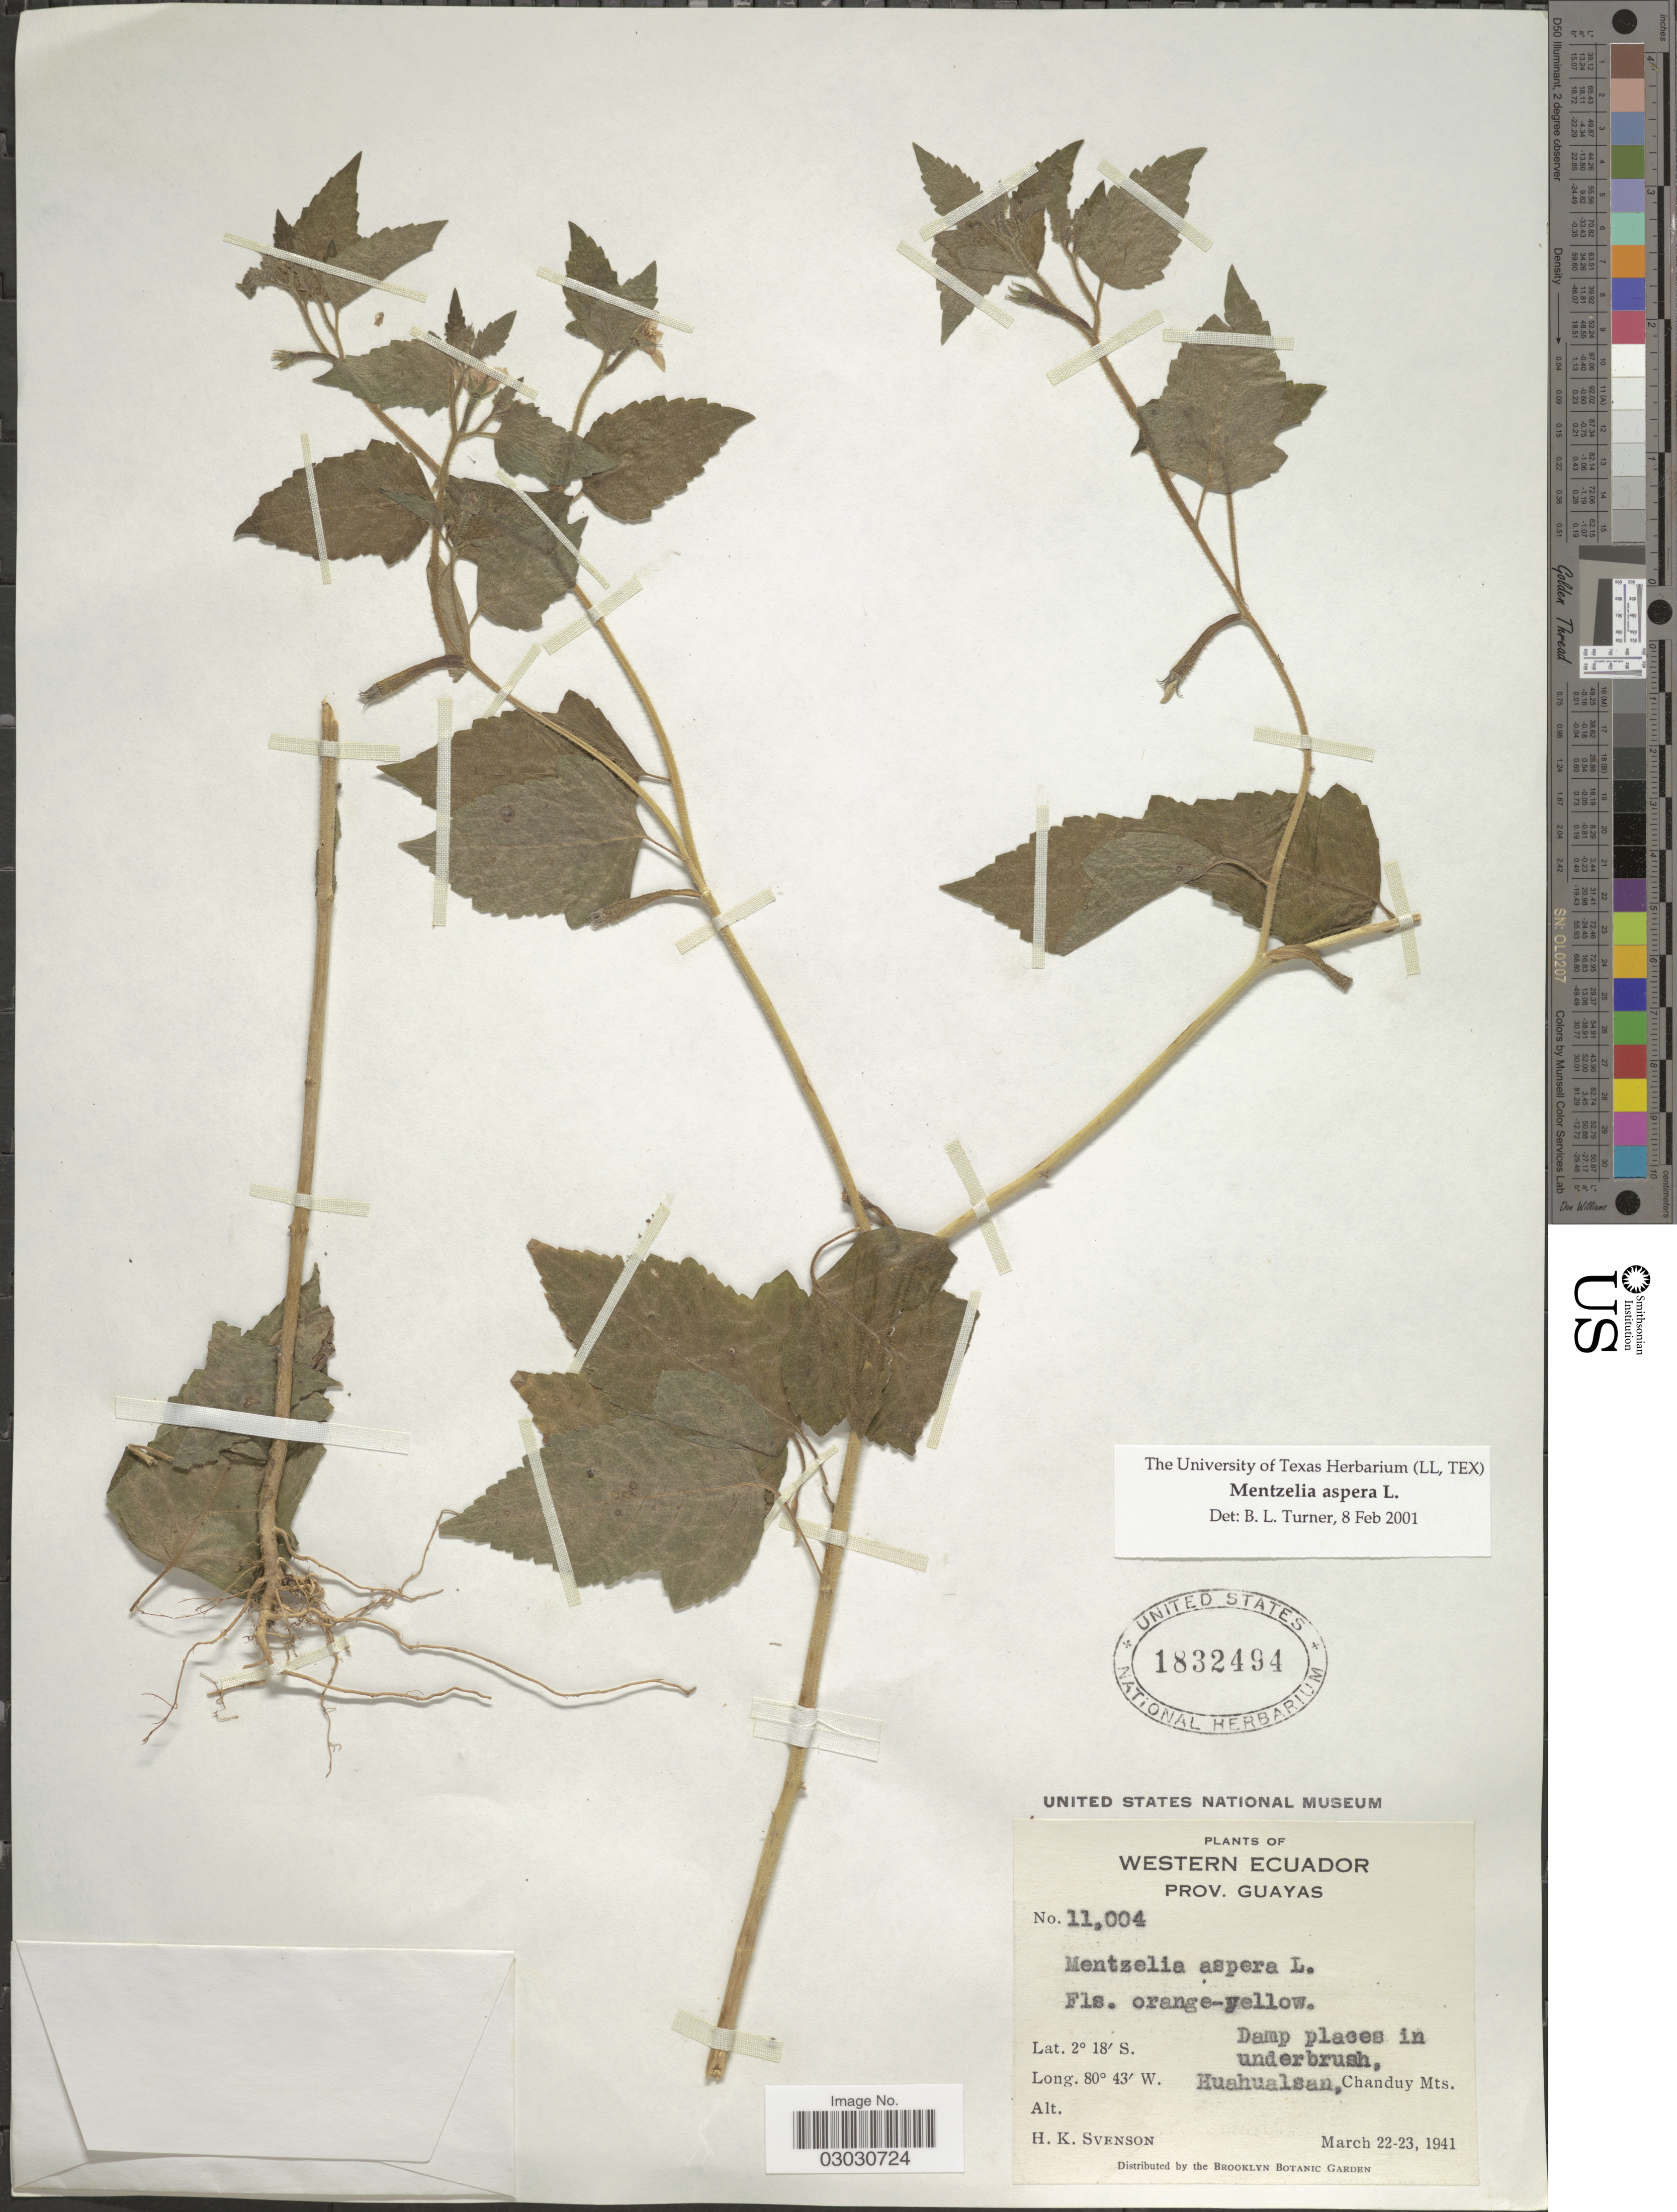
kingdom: Plantae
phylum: Tracheophyta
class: Magnoliopsida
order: Cornales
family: Loasaceae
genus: Mentzelia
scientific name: Mentzelia aspera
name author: L.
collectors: H. K. Svenson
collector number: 11004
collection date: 1941-03-22/1941-03-23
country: Ecuador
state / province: Guayas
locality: Western Ecuador. Prov. Guayas. Huahualsan, Chanduy Mts.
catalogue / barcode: US 1832494